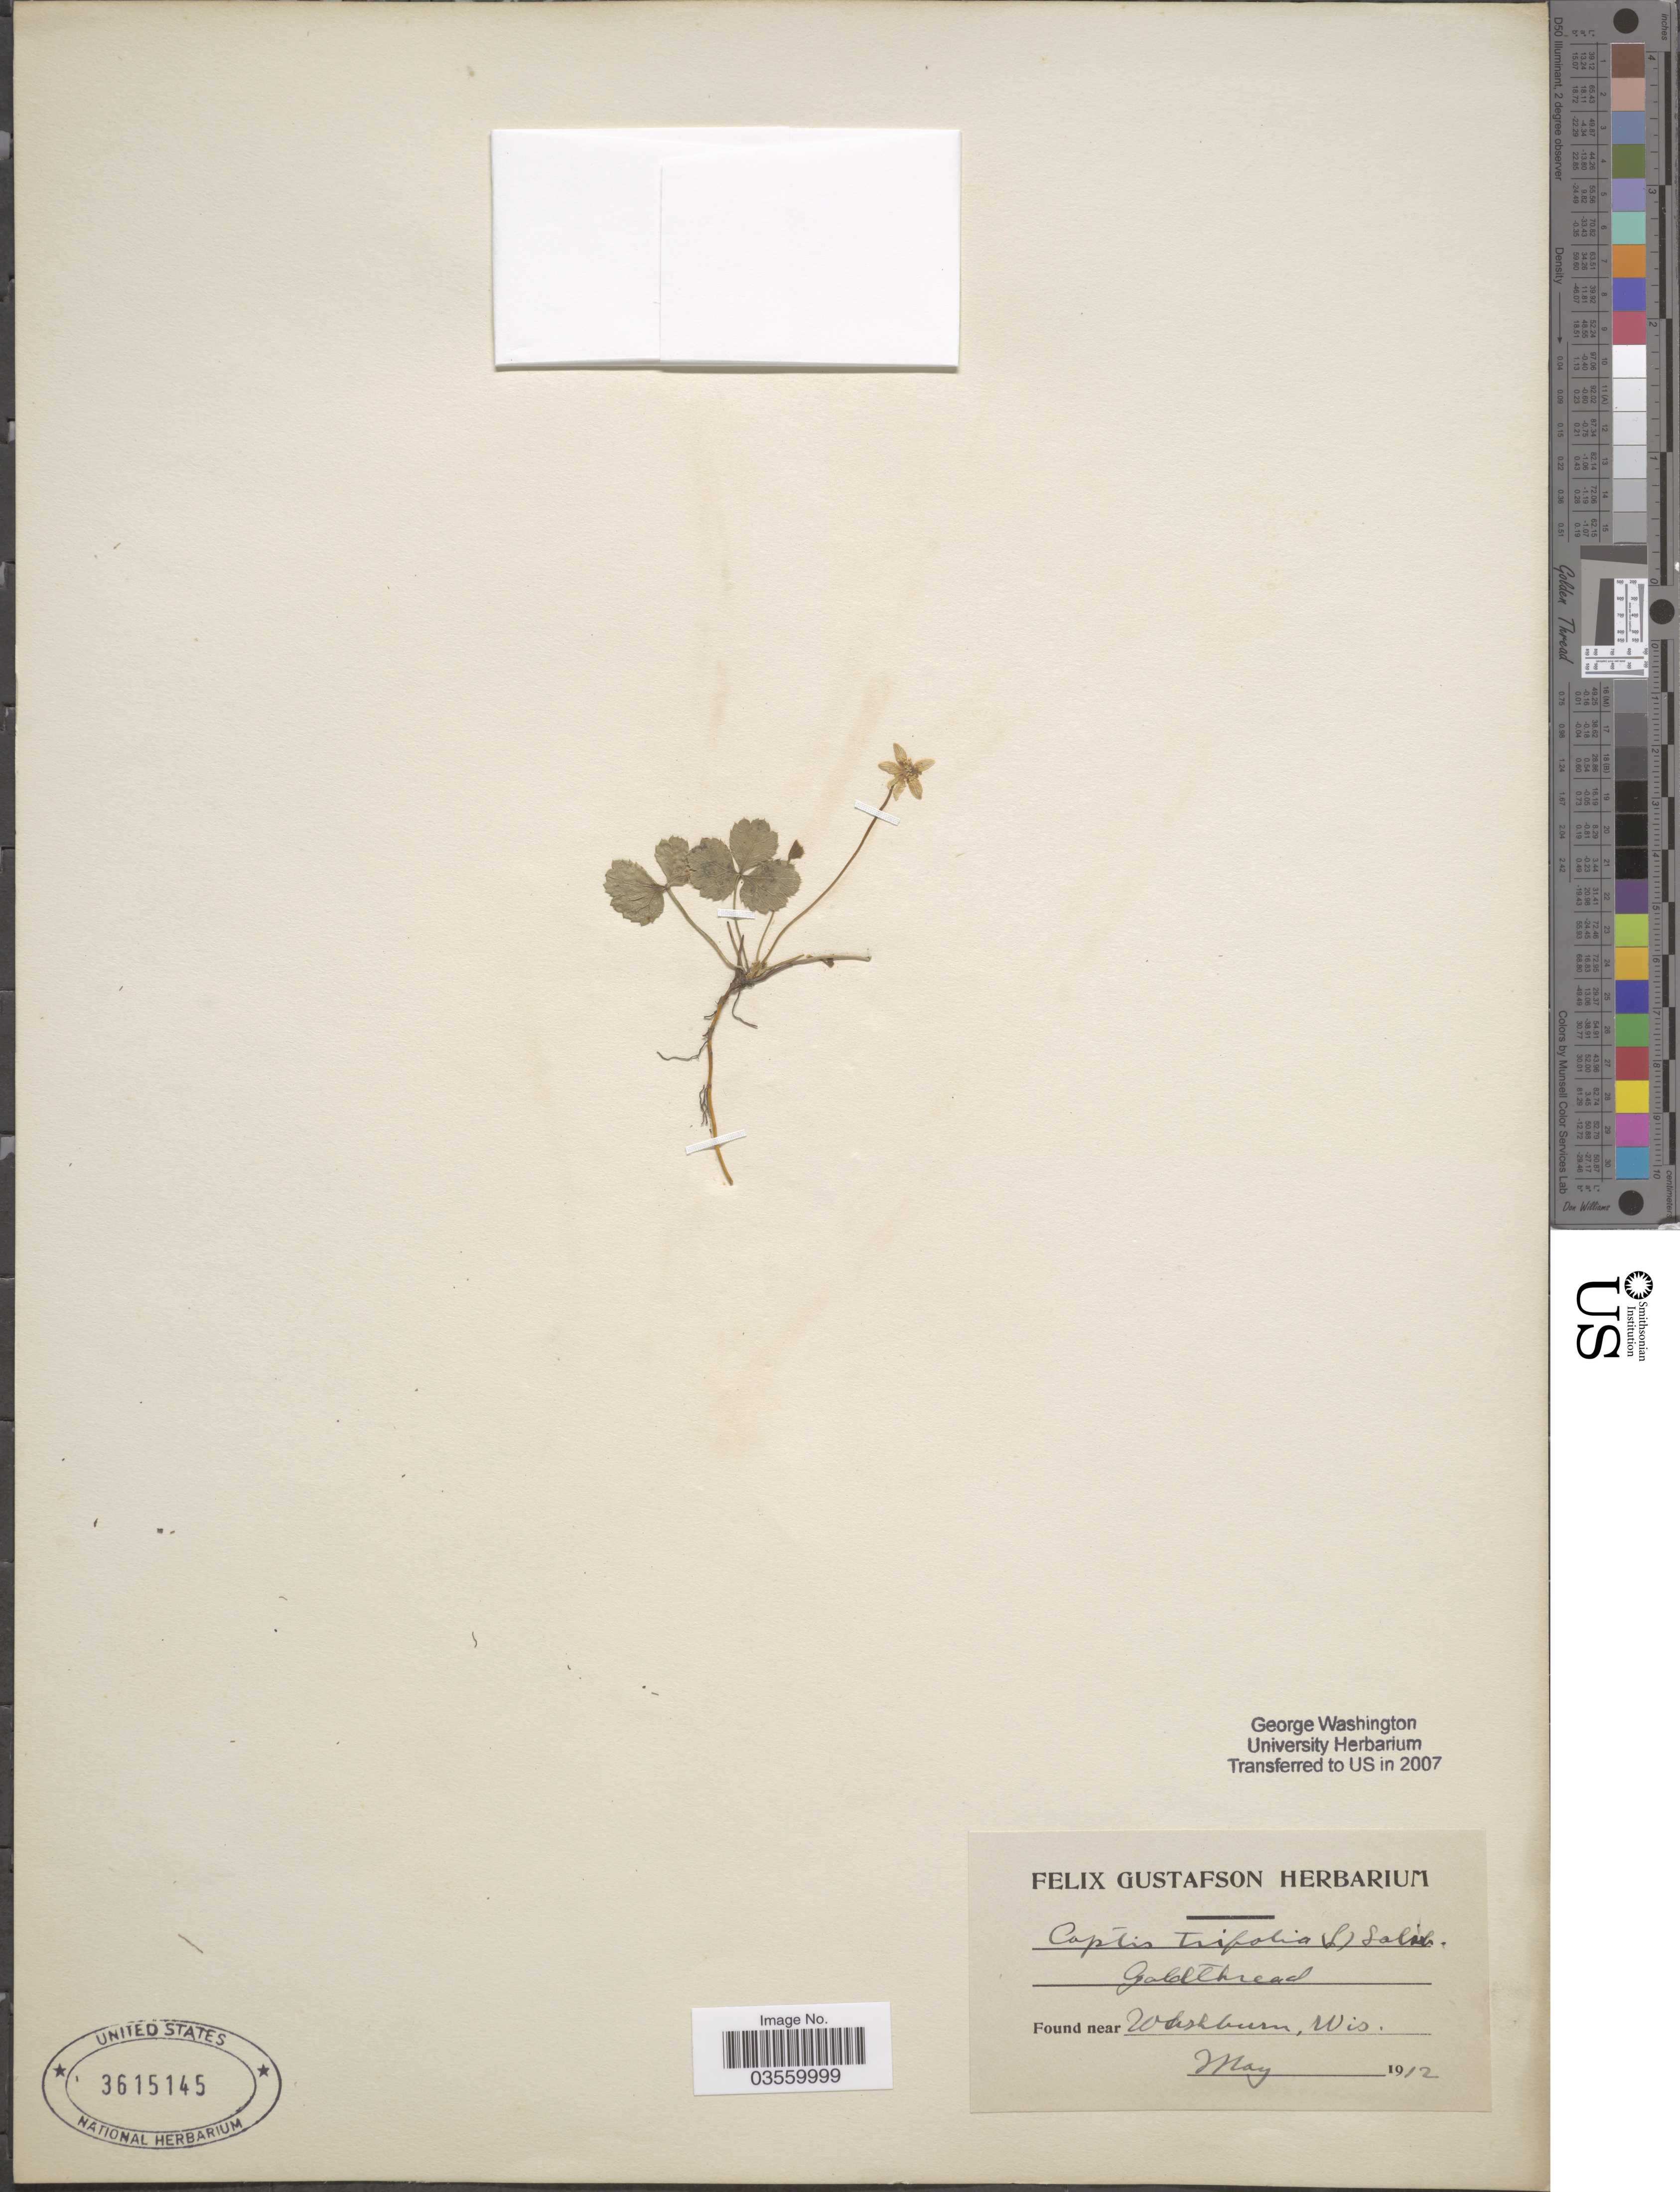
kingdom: Plantae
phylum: Tracheophyta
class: Magnoliopsida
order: Ranunculales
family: Ranunculaceae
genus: Coptis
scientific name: Coptis trifolia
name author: (L.) Salisb.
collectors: ex herb. Felix Gustafson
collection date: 1912-05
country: United States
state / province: Wisconsin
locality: Washburn.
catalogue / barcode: US 3615145